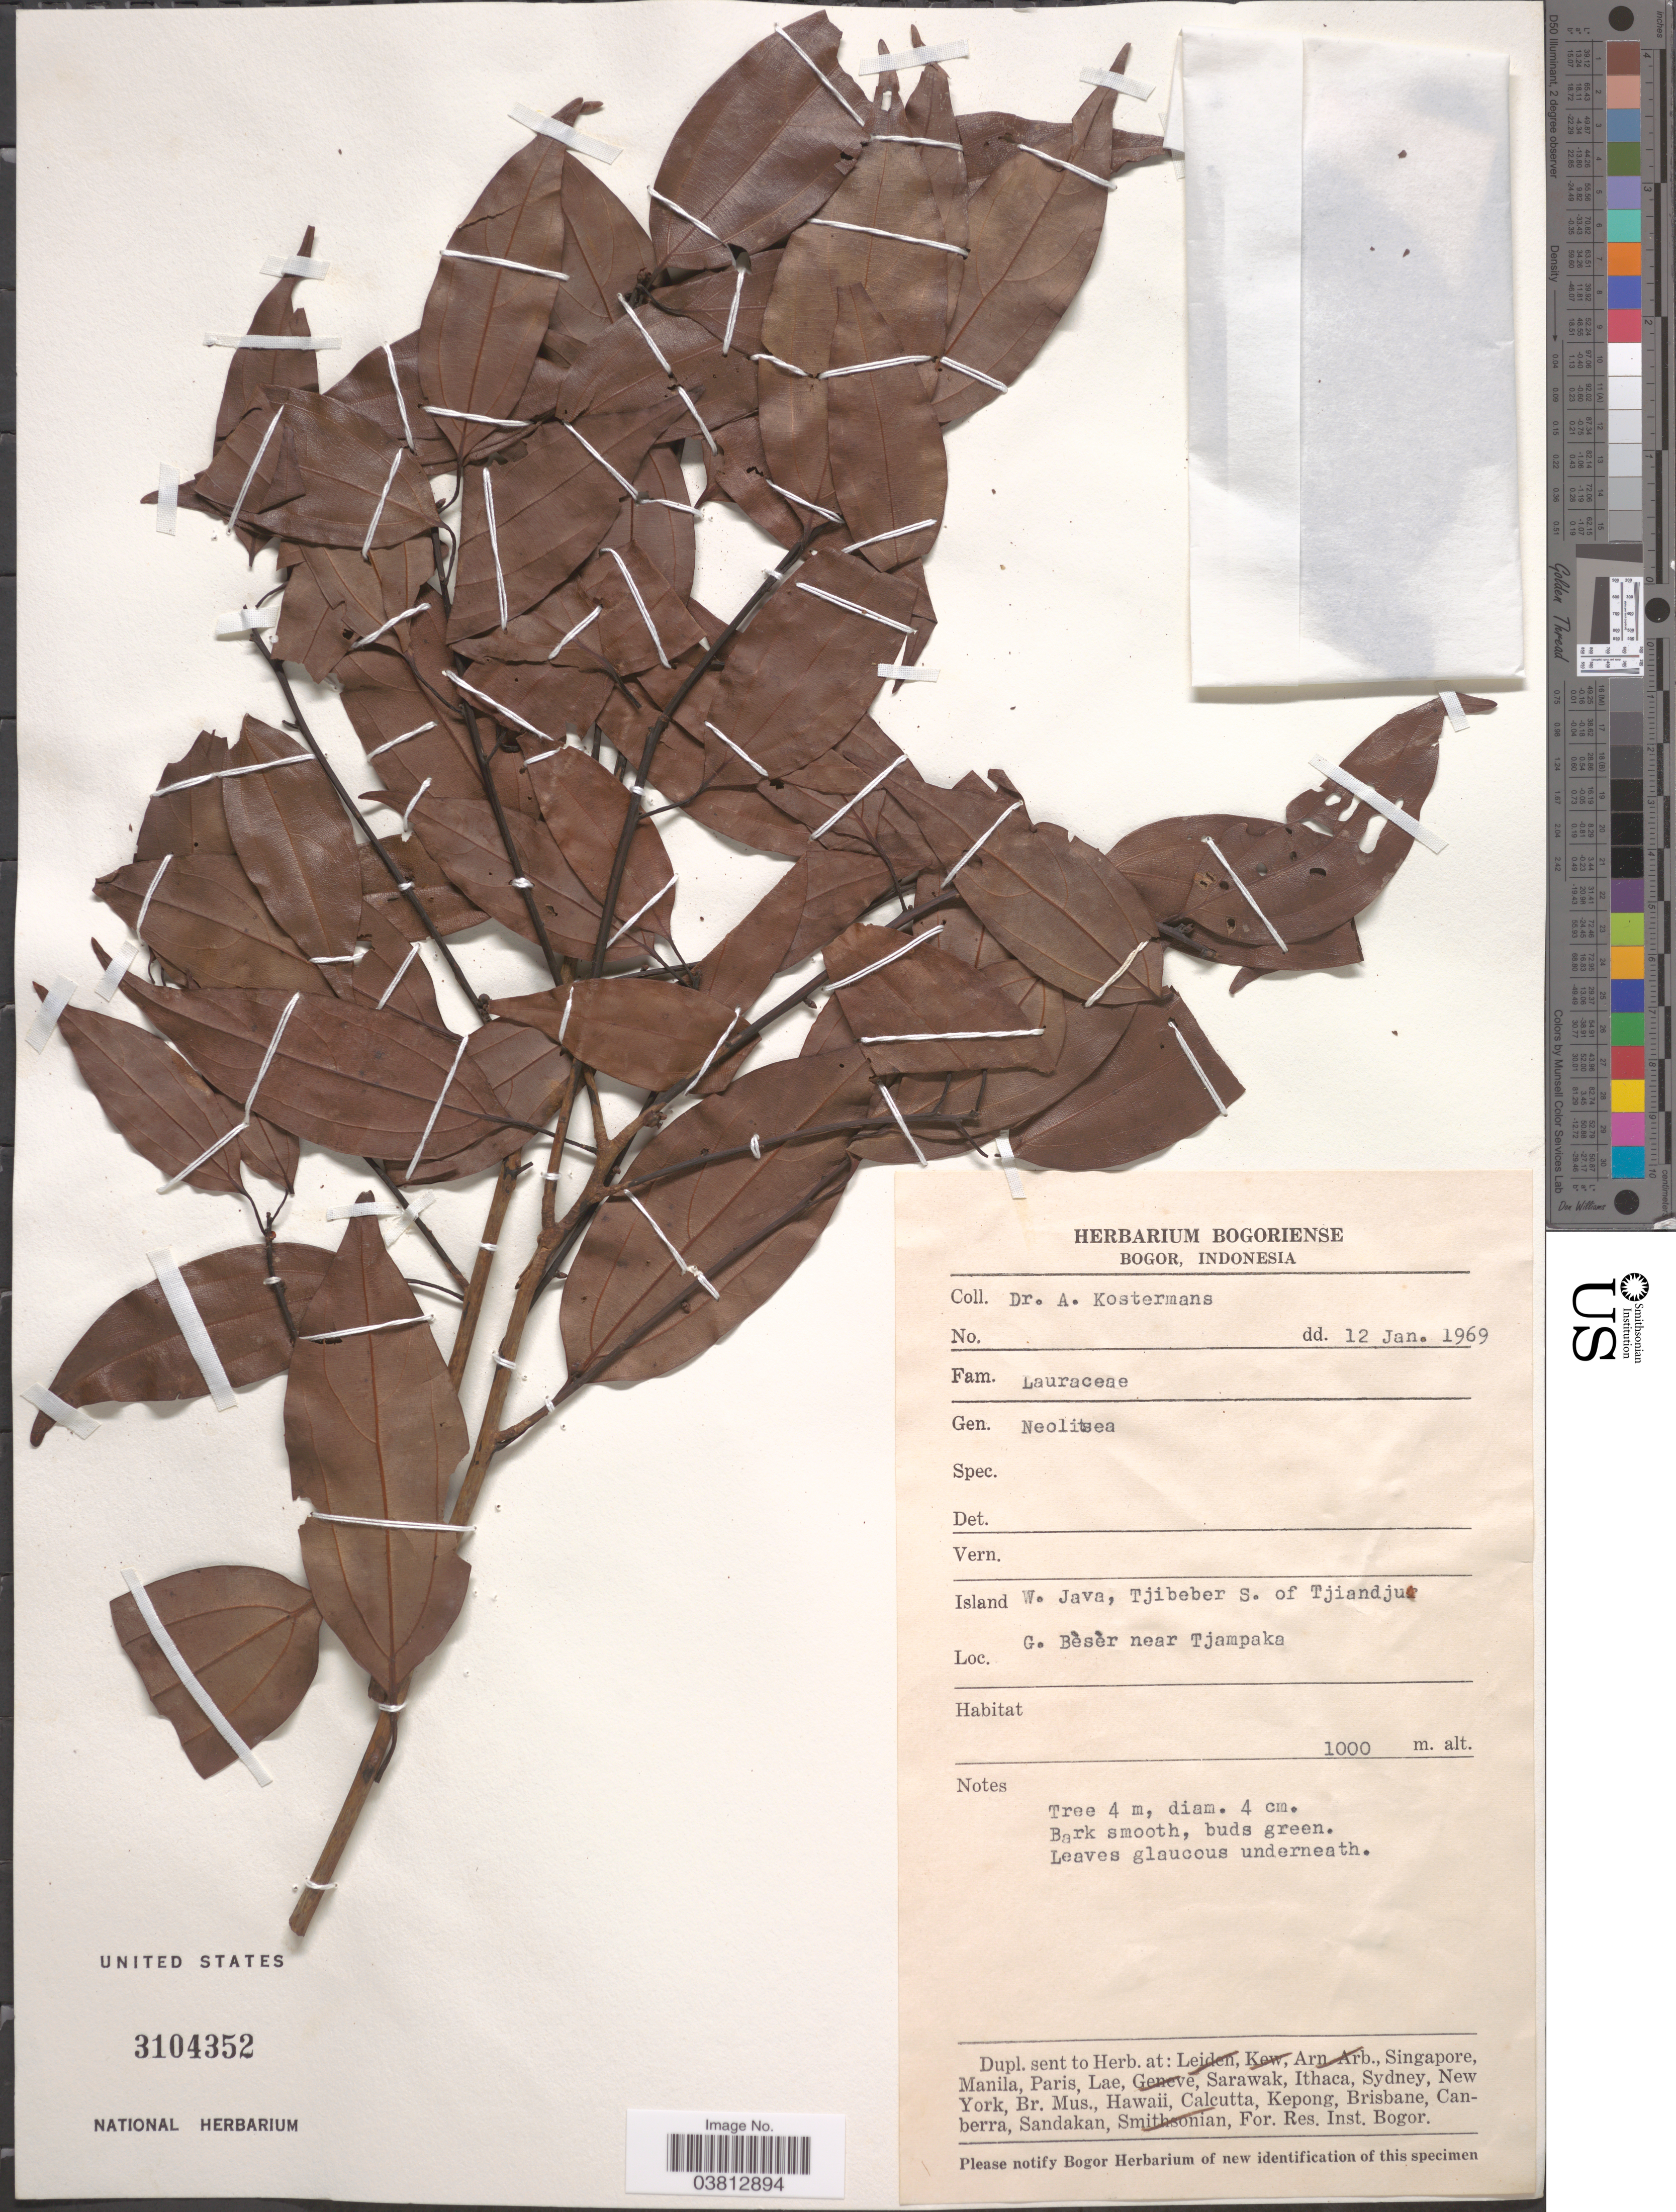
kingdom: Plantae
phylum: Tracheophyta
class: Magnoliopsida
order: Laurales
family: Lauraceae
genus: Neolitsea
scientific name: Neolitsea sp.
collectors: A. J. G. Kostermans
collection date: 1969-01-12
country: Indonesia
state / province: Java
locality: Island W. Java, Tjibeber S. of Tjiandju. G. Bèsèr near Tjampaka.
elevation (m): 1000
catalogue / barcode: US 3104352